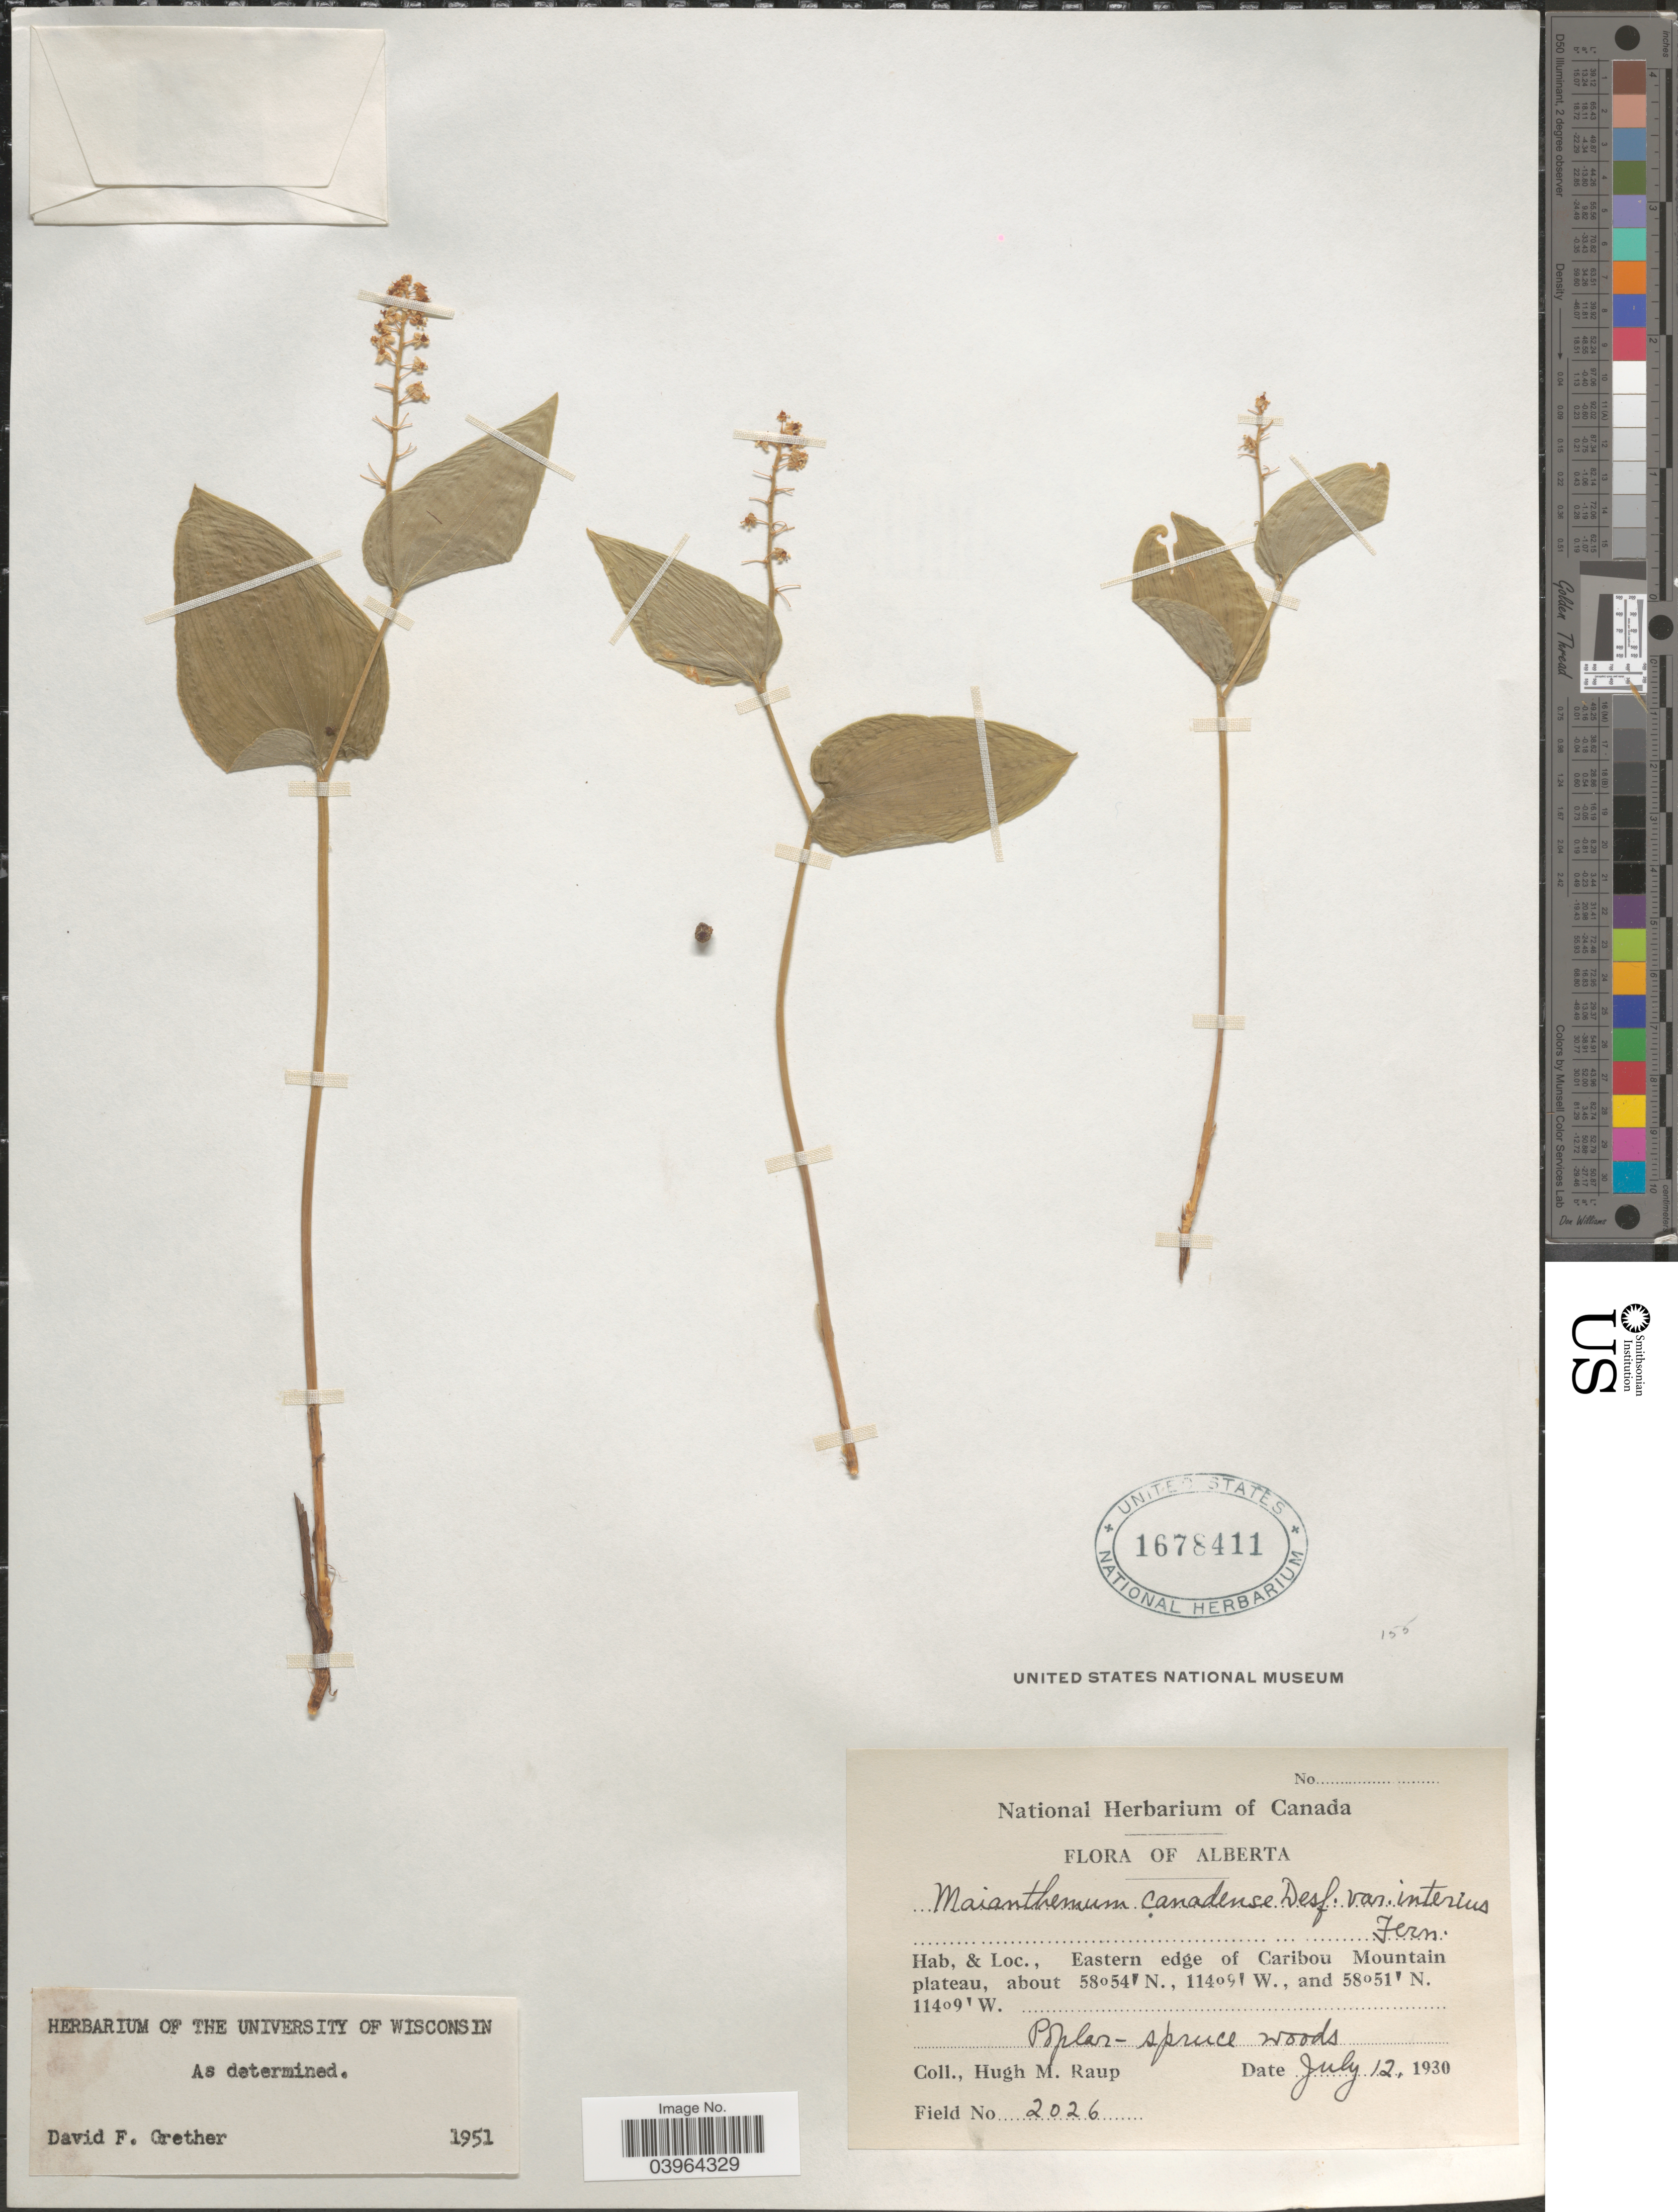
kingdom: Plantae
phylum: Tracheophyta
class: Liliopsida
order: Asparagales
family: Asparagaceae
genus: Maianthemum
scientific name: Maianthemum canadense var. interius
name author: Fernald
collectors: H. Raup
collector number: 2026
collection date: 1930-07-12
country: Canada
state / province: Alberta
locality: Eastern edge of Caribou Mountain plateau.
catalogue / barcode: US 1678411